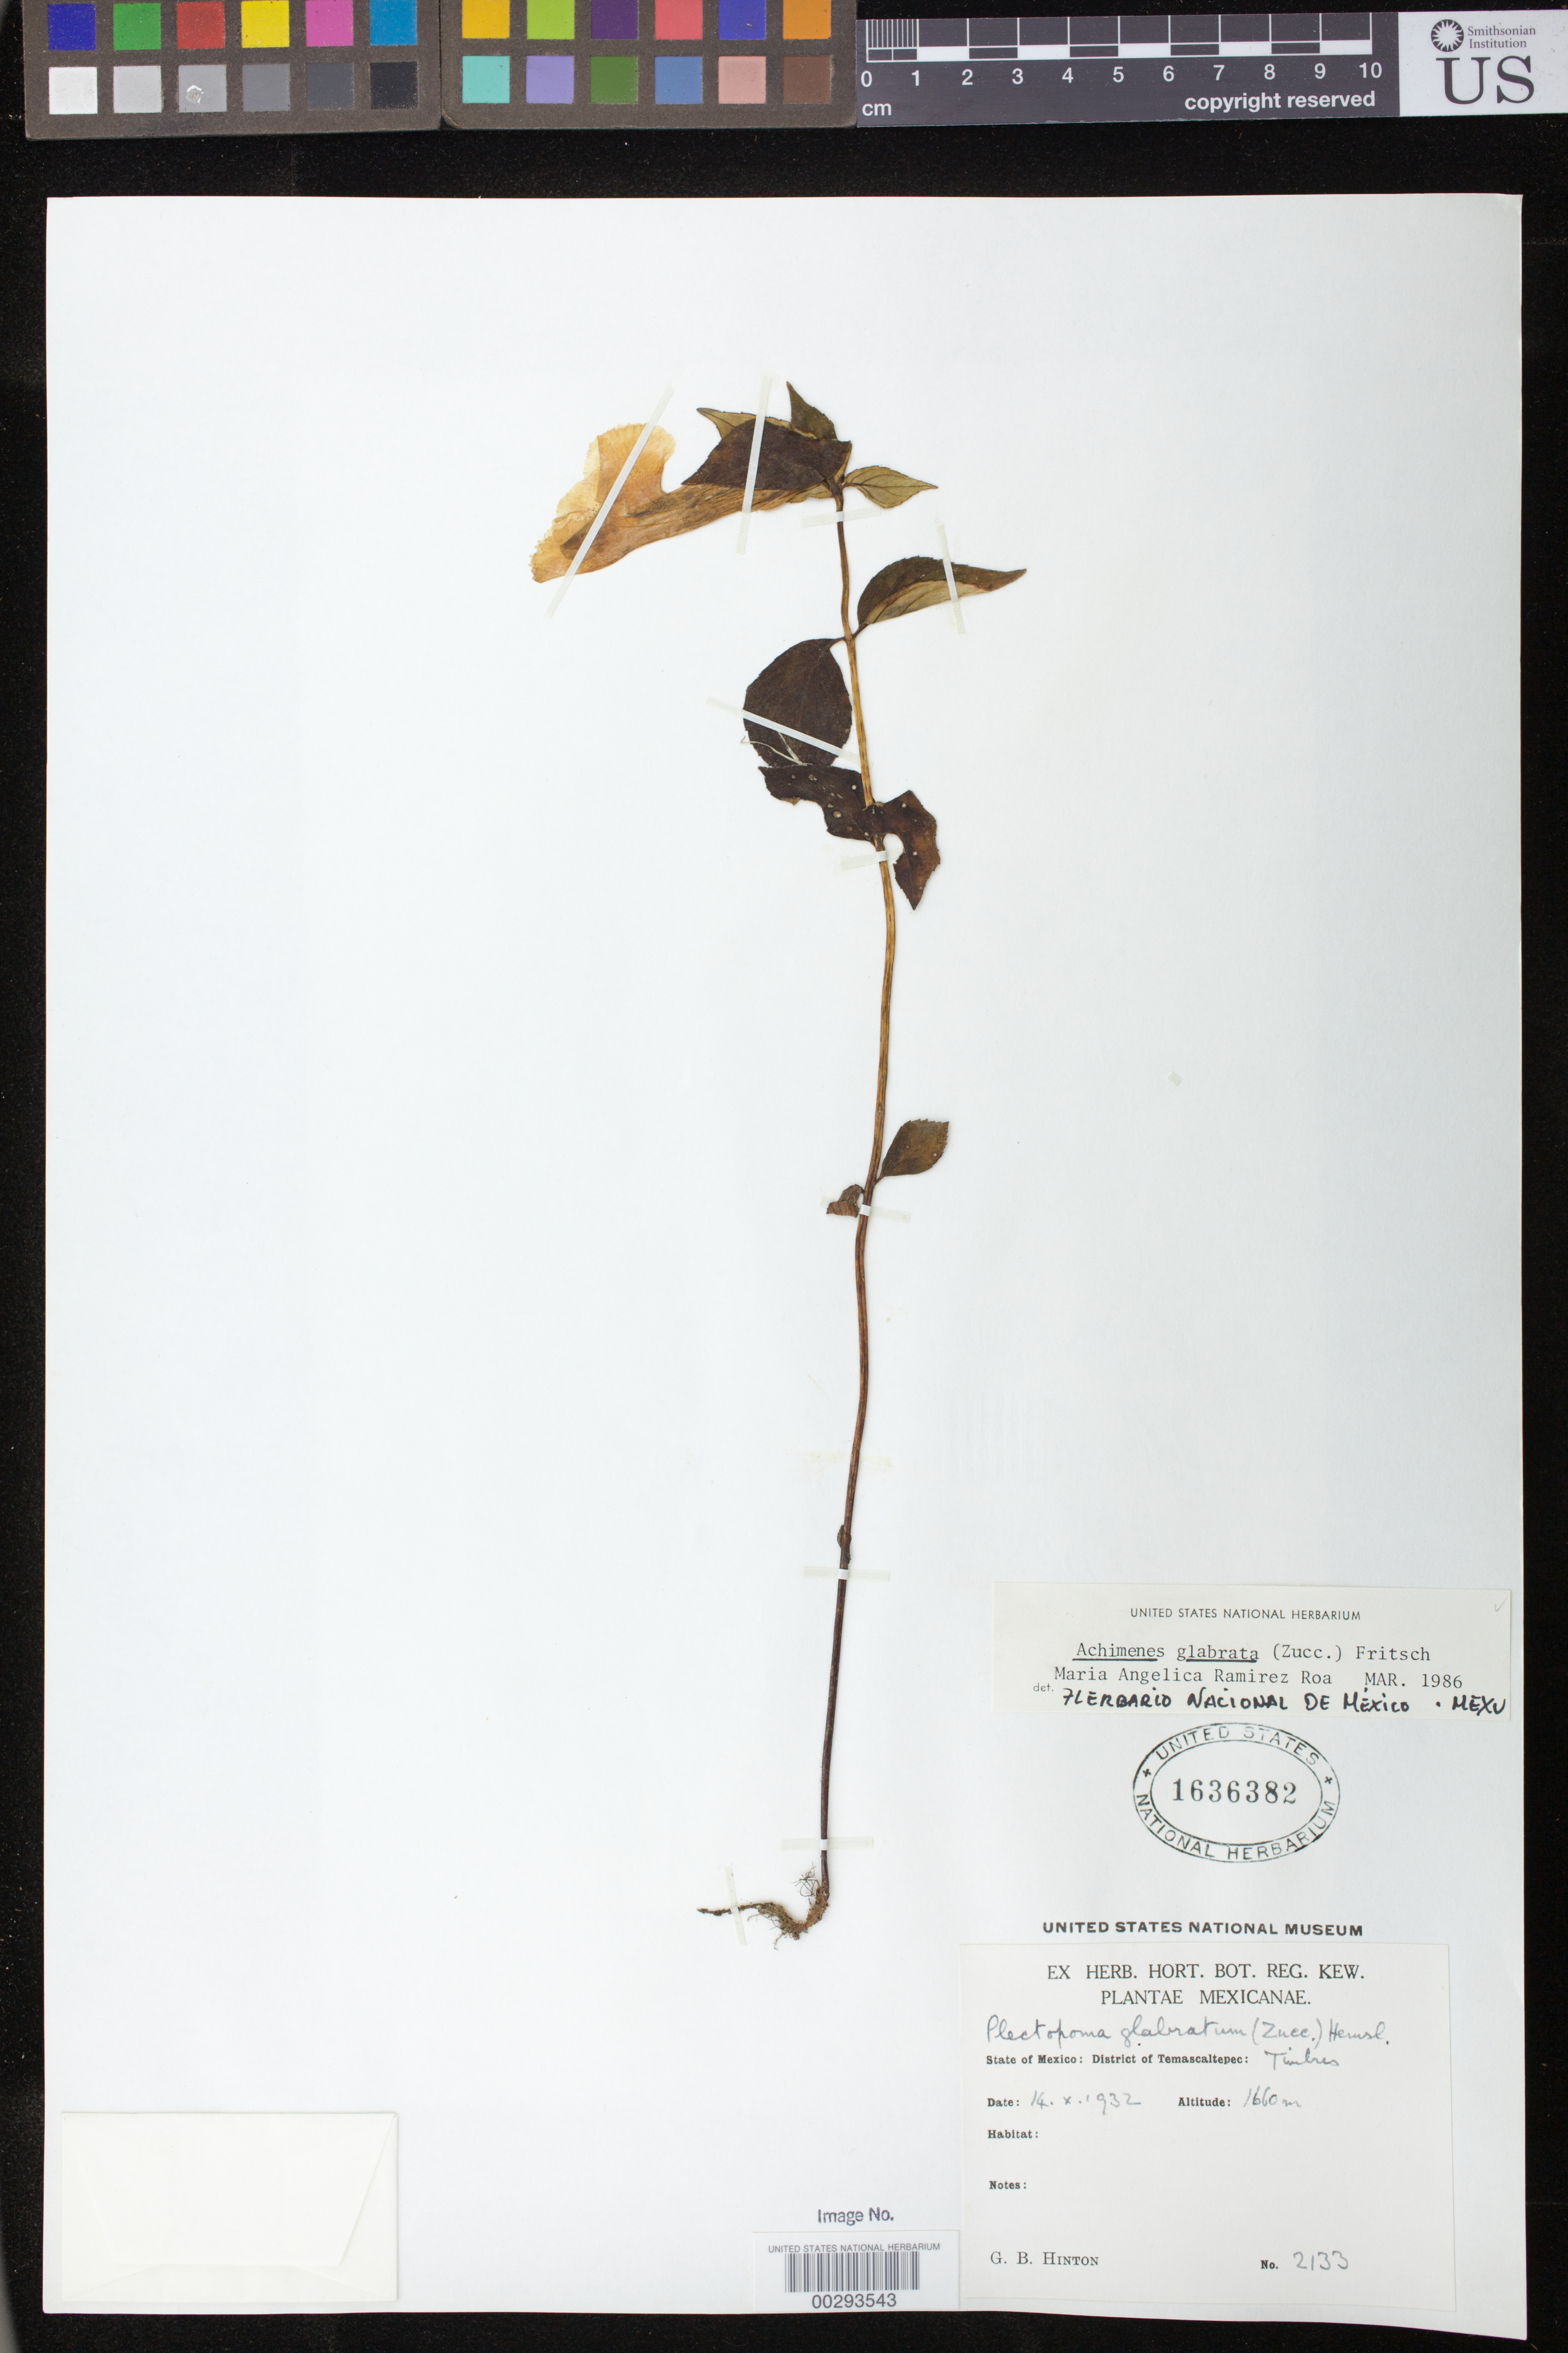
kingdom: Plantae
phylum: Tracheophyta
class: Magnoliopsida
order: Lamiales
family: Gesneriaceae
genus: Achimenes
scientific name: Achimenes glabrata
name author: (Zucc.) Fritsch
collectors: G. B. Hinton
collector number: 2133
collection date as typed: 14 Oct 1932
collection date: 1932-10-14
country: Mexico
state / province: México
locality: Temascaltepec Dist. Timbres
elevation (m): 1660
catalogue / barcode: US 1636382